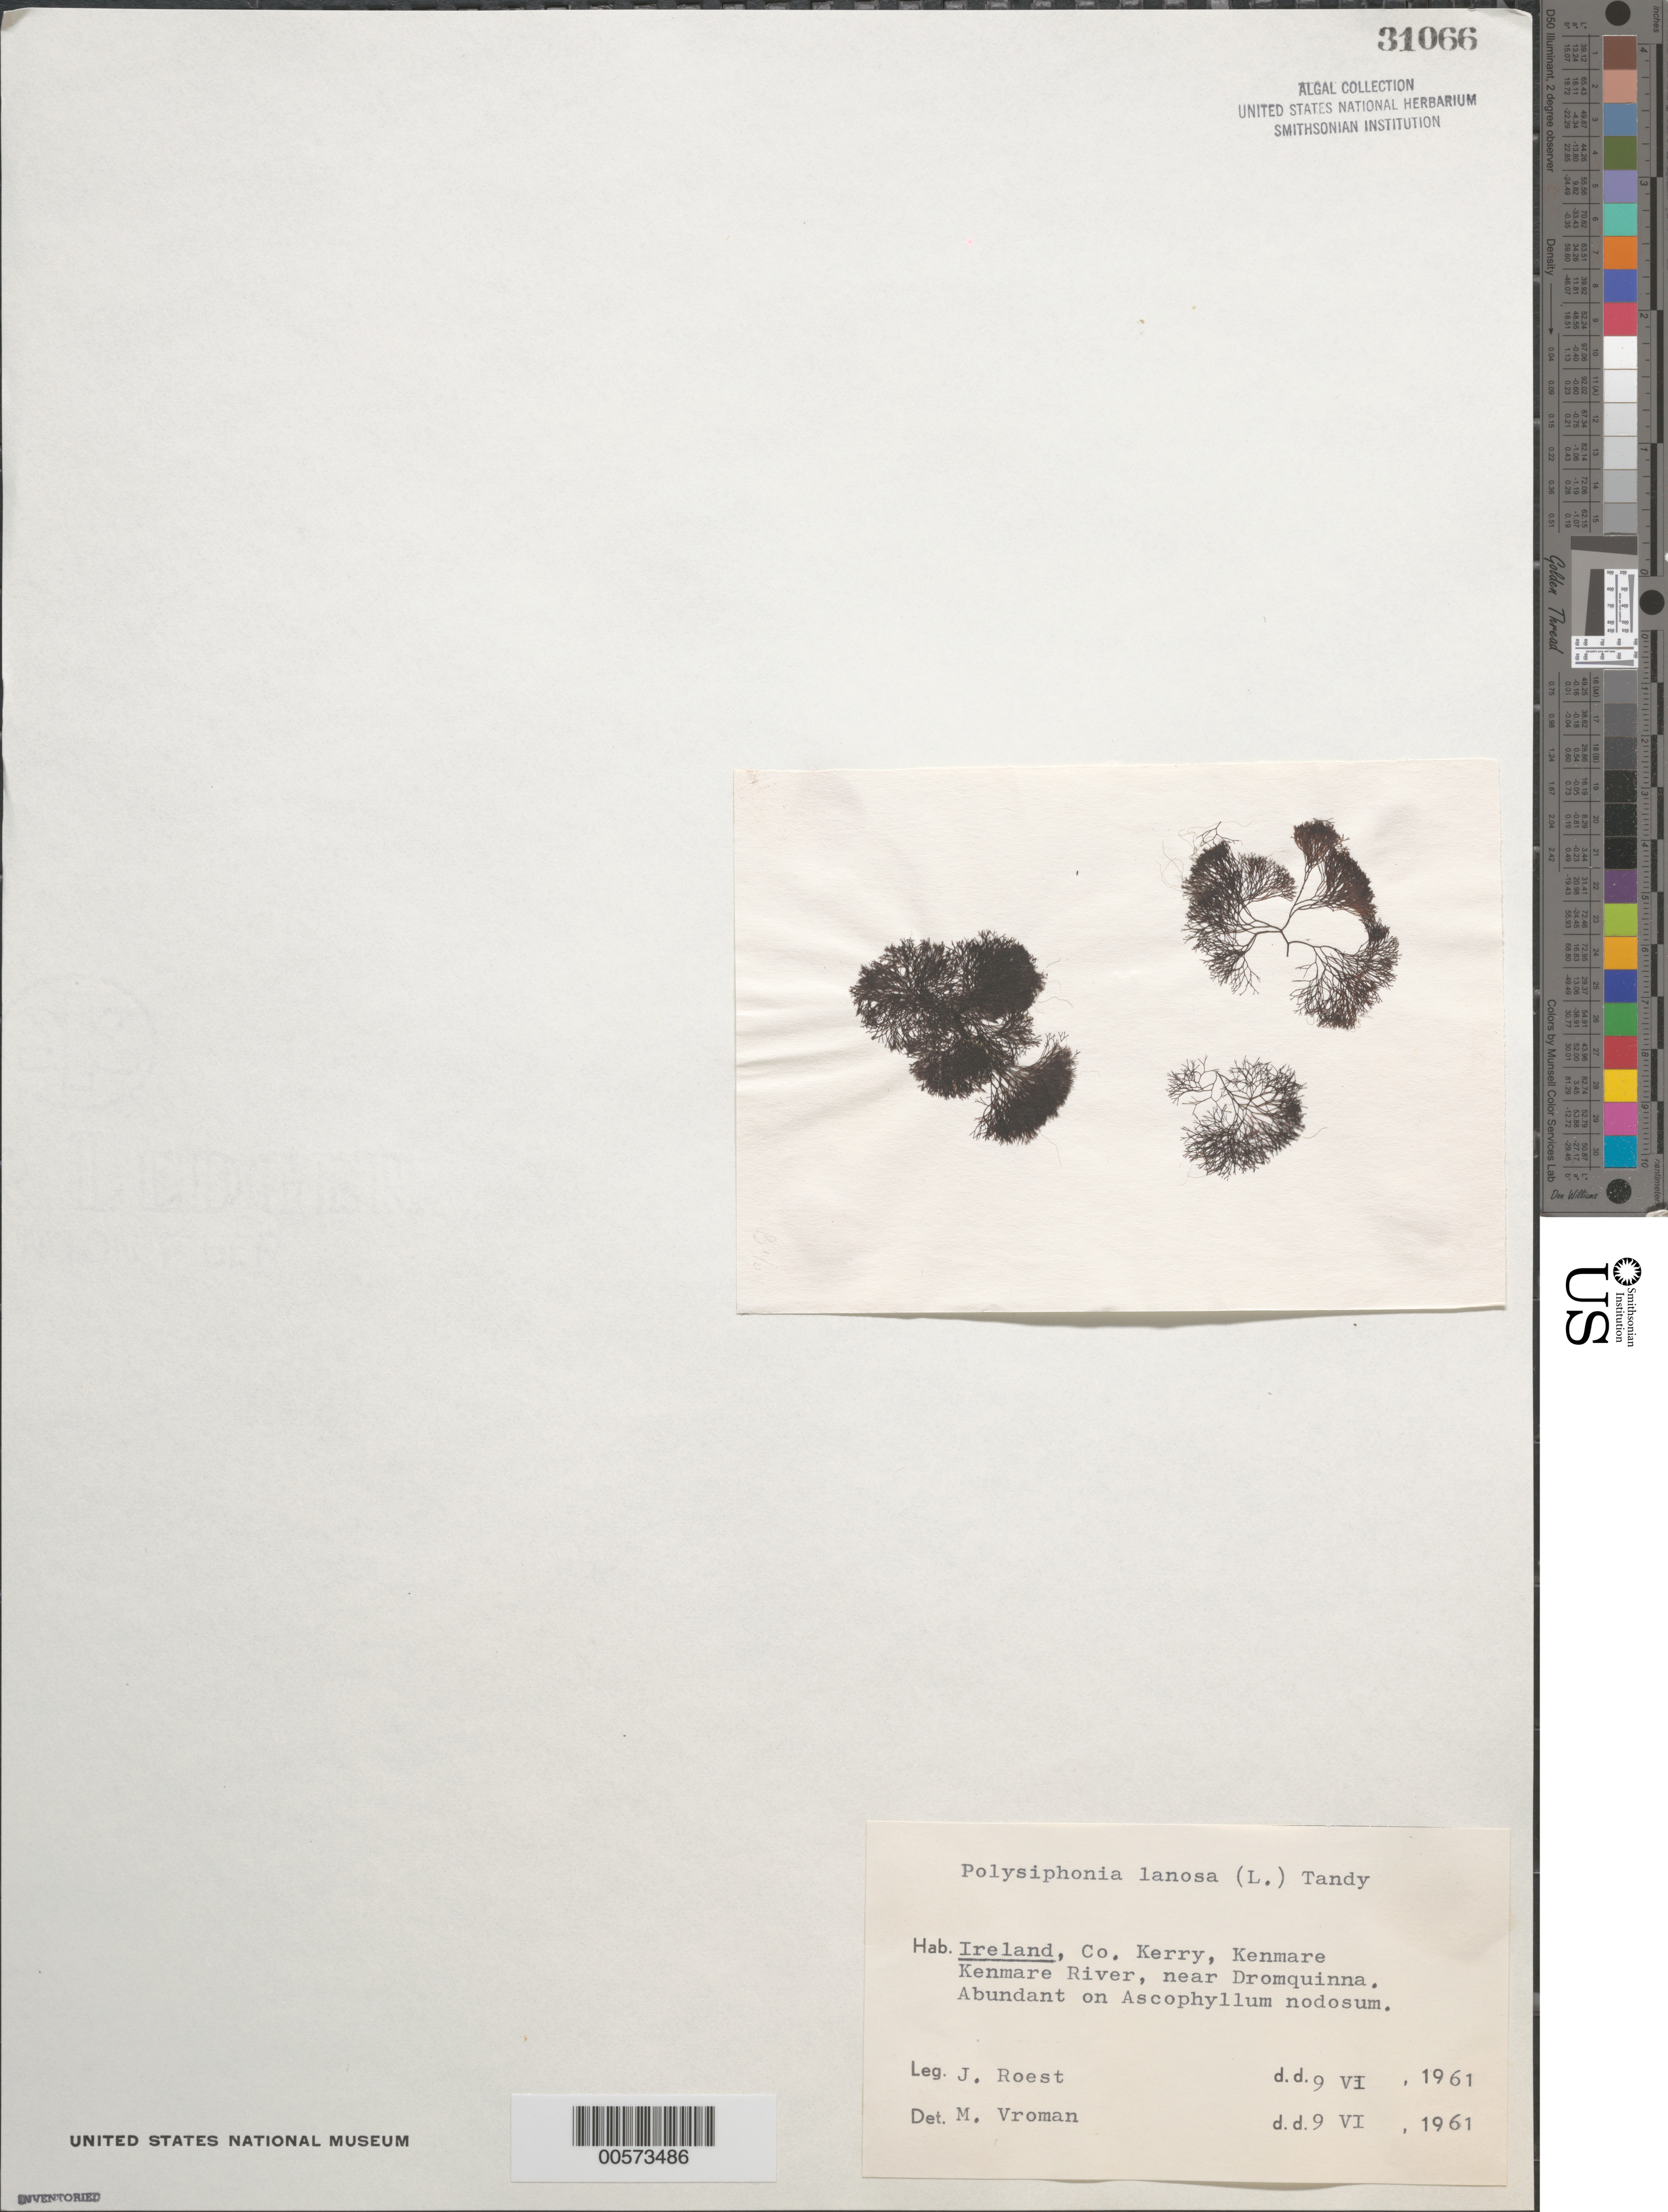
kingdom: Plantae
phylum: Rhodophyta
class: Florideophyceae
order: Ceramiales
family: Rhodomelaceae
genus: Vertebrata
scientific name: Vertebrata lanosa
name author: (L.) T.A. Chr.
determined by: Algae name updating Project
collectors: J. Roest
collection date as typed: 09 Jun 1961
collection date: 1961-06-09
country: Ireland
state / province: Munster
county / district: Kerry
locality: Kenmare River, near Dromquinna, Kenmare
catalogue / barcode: US 31066